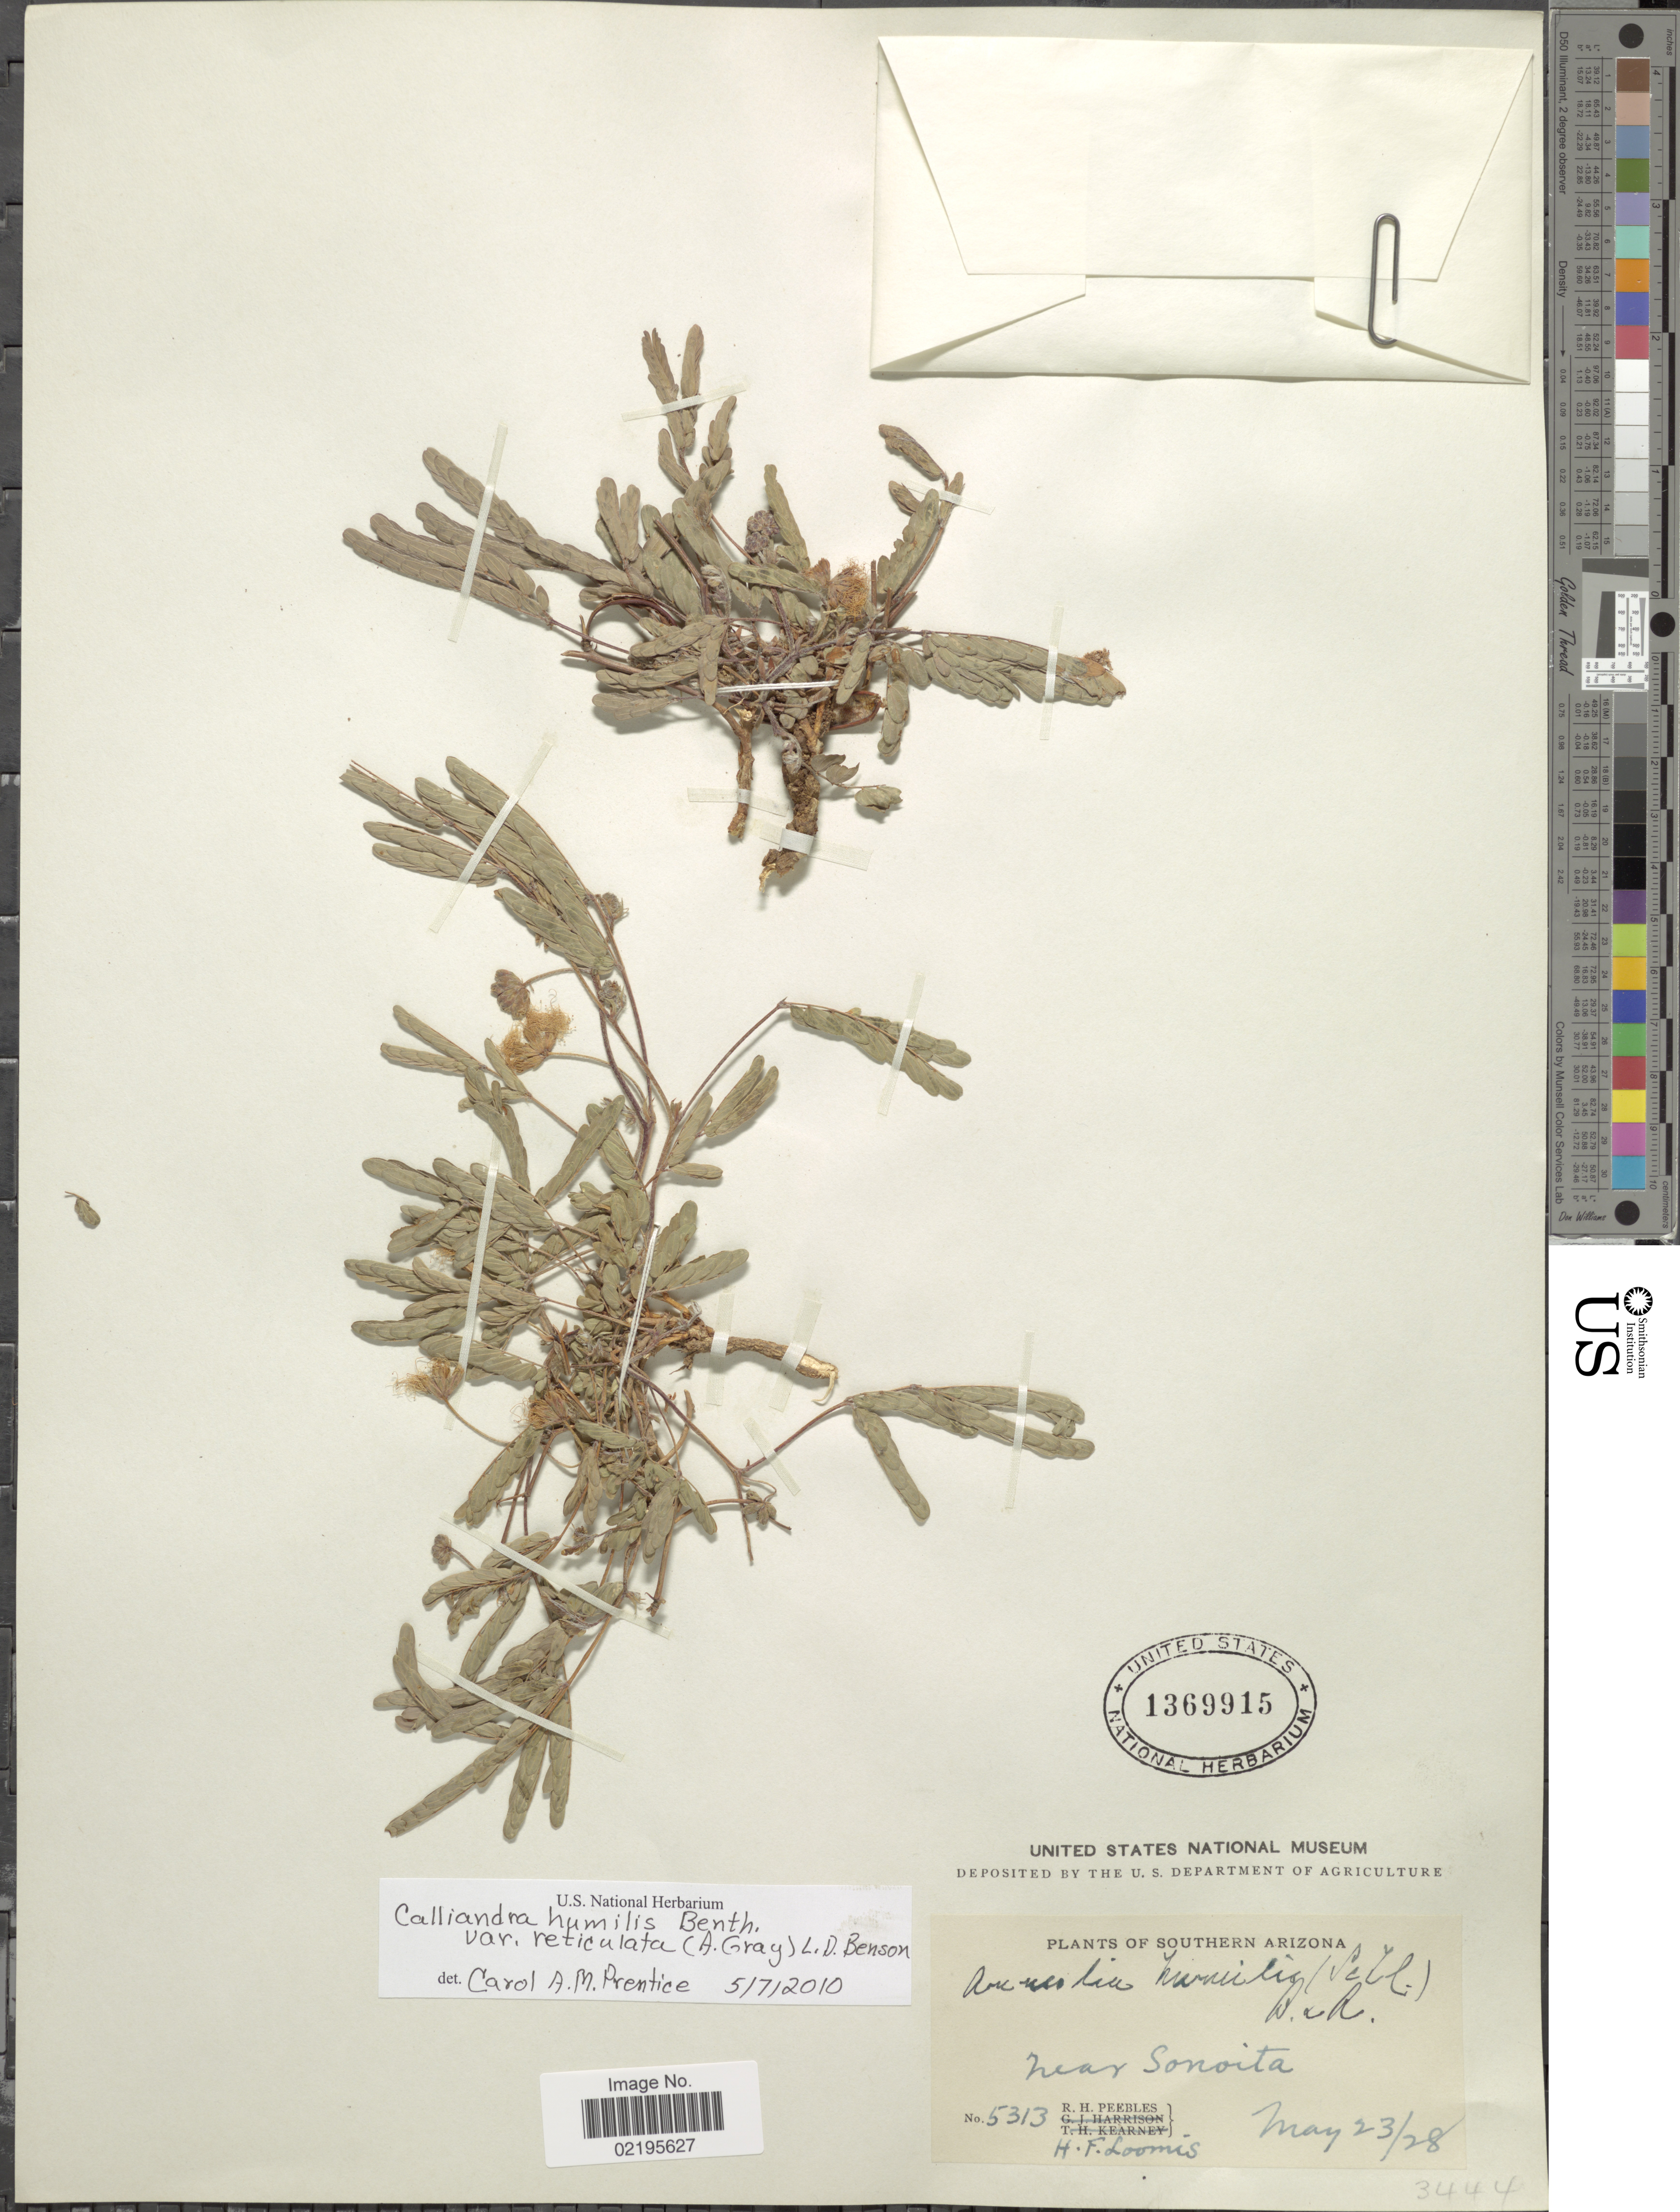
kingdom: Plantae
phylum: Tracheophyta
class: Magnoliopsida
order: Fabales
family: Fabaceae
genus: Calliandra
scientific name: Calliandra humilis var. reticulata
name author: (A. Gray) L.D. Benson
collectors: R. H. Peebles & H. F. Loomis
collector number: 5313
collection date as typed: Transcribed d/m/y: 23/5/28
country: United States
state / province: Arizona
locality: Southern Arizona, Near Sonoita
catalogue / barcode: US 1369915